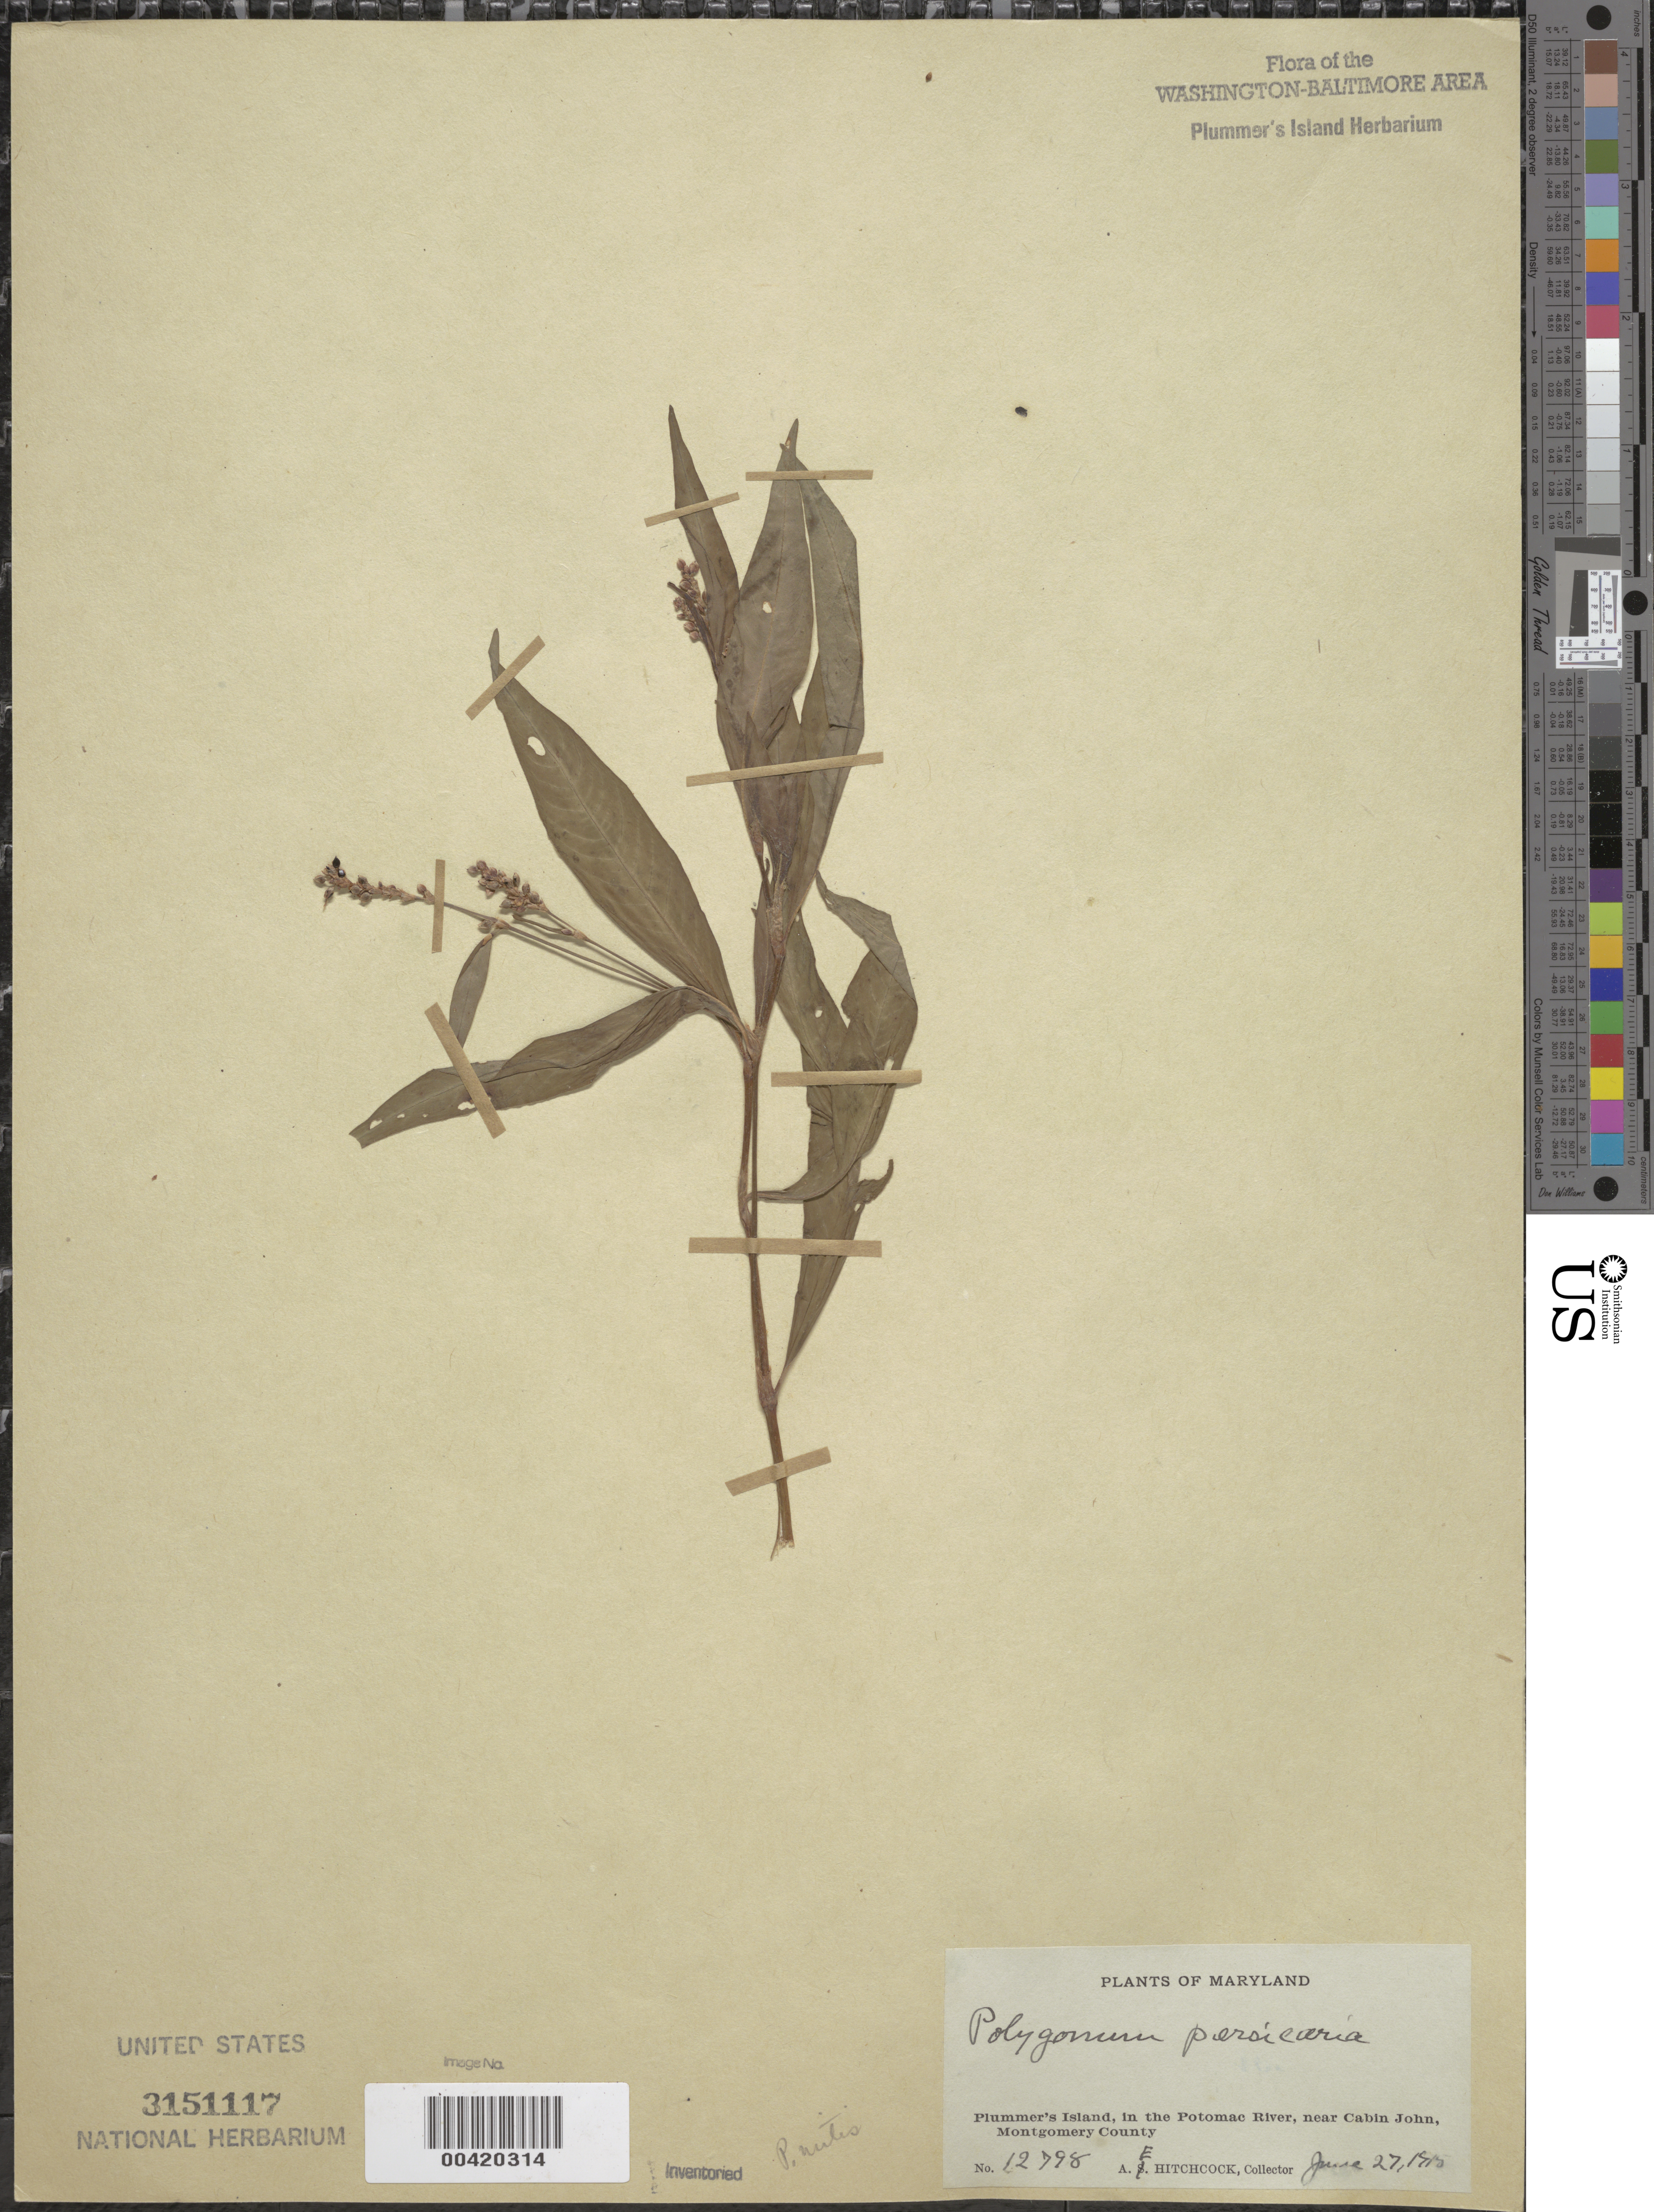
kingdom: Plantae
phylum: Tracheophyta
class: Magnoliopsida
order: Caryophyllales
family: Polygonaceae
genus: Persicaria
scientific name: Persicaria maculosa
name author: S.F. Gray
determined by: Atha, D. E.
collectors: A. S. Hitchcock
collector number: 12798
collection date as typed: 27 Jun 1915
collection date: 1915-06-27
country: United States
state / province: Maryland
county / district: Montgomery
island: Plummers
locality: Plummer's Island C. & O. Canal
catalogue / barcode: US 3151117